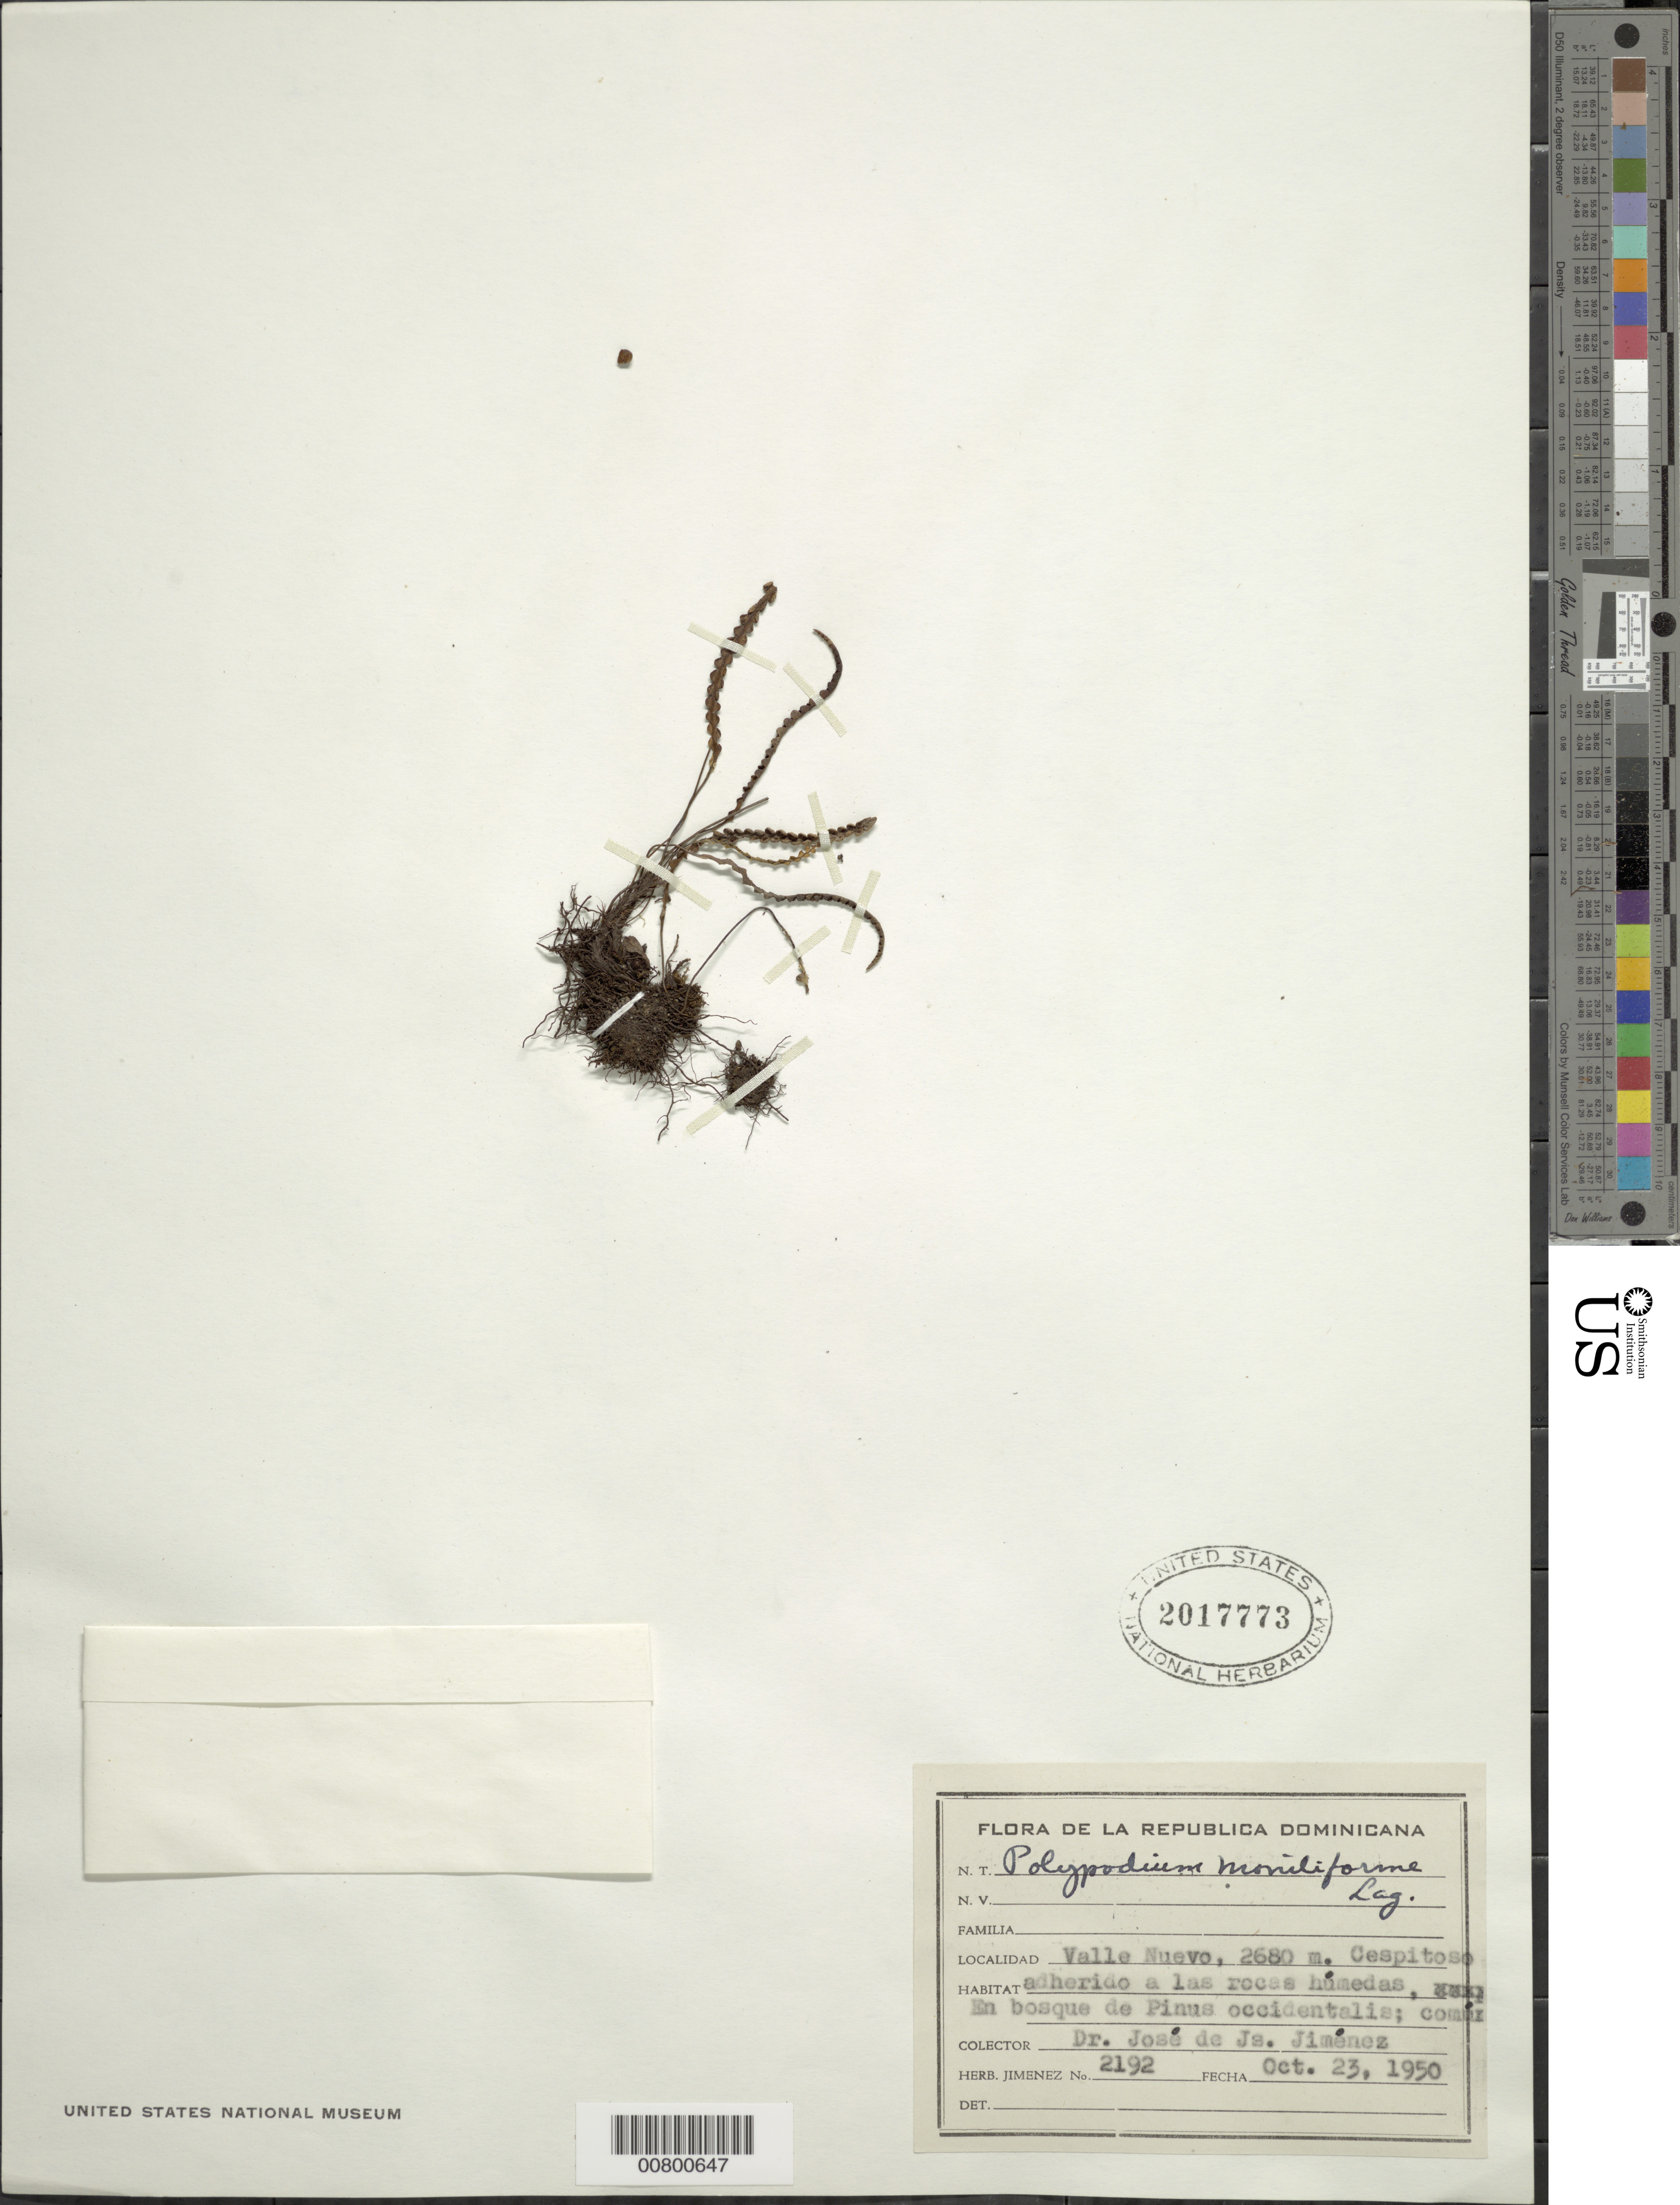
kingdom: Plantae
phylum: Tracheophyta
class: Polypodiopsida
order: Polypodiales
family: Polypodiaceae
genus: Melpomene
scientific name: Melpomene moniliformis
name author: (Lag. ex Sw.) A.R. Sm. & R.C. Moran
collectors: J. J. Jiménez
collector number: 2192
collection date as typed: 23 Oct 1950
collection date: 1950-10-23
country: Dominican Republic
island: Hispaniola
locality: Valle Nuevo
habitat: Boxque de Pinus occidentalis, adherido a las rocas humedas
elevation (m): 2680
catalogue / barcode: US 2017773